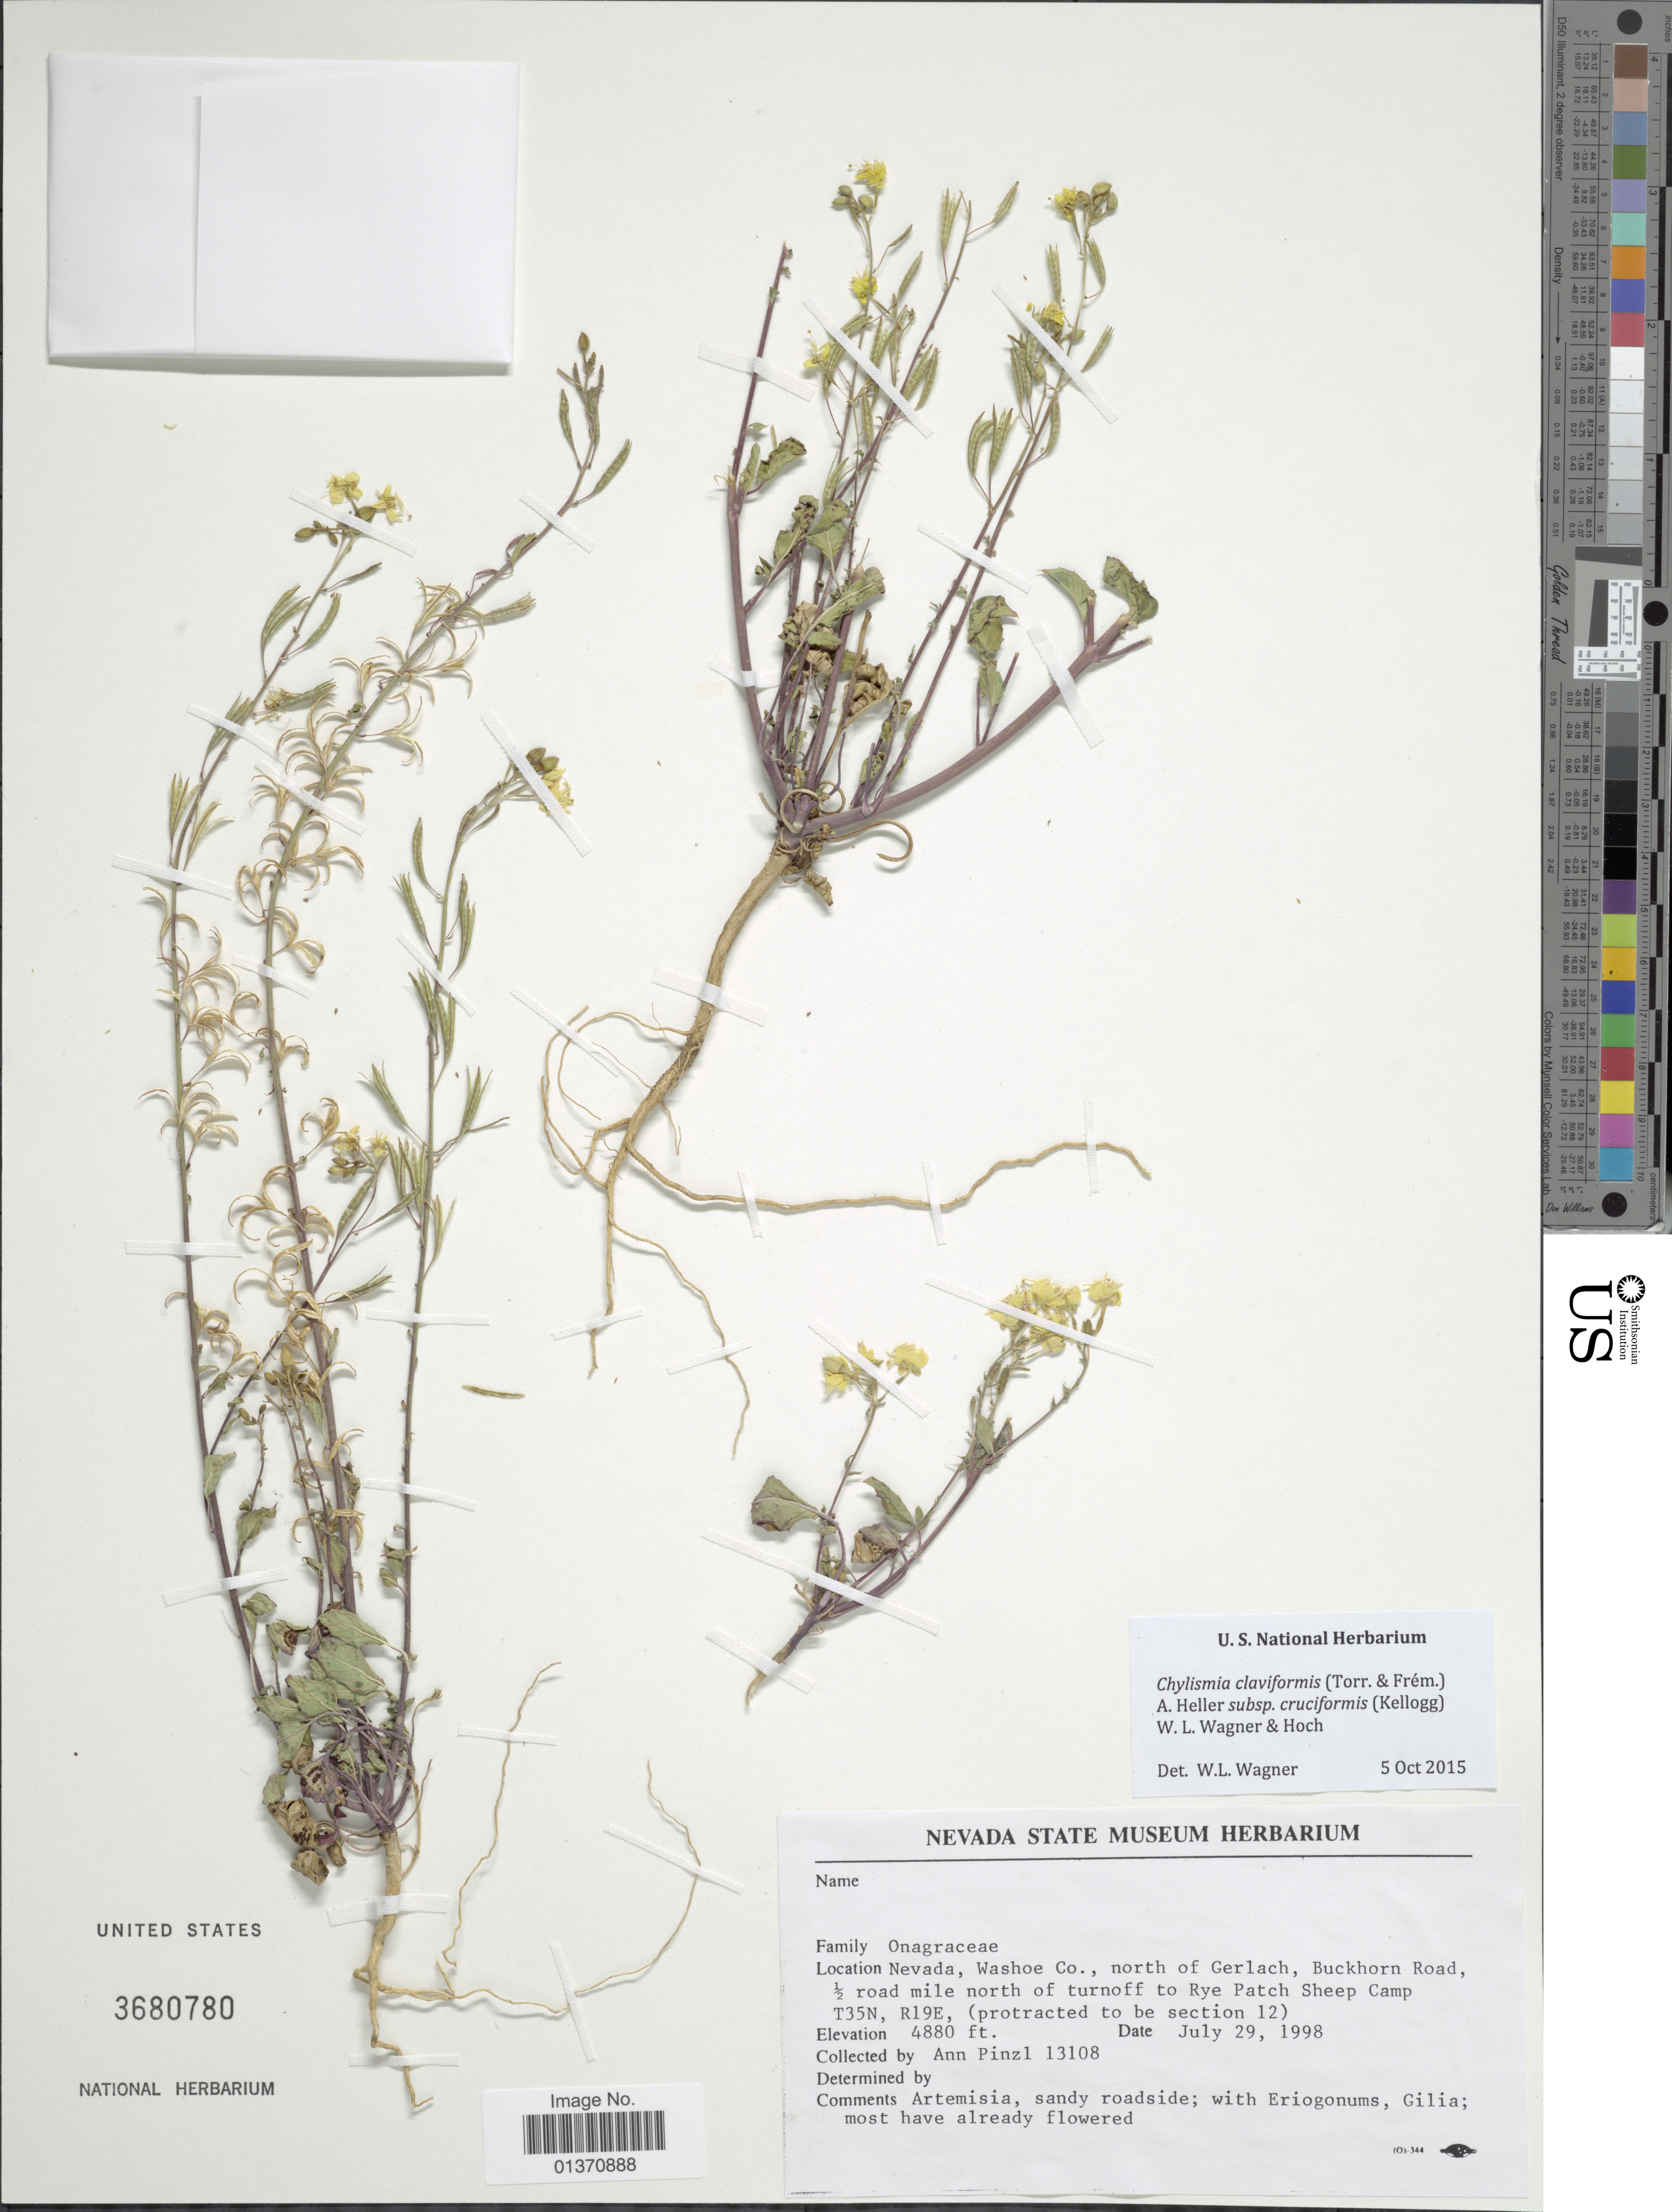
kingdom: Plantae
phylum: Tracheophyta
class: Magnoliopsida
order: Myrtales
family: Onagraceae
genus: Chylismia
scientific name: Chylismia claviformis subsp. cruciformis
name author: (Kellog) W.L. Wagner & Hoch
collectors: A. Pinzl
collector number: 13108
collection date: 1998-07-29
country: United States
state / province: Nevada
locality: Washoe Co., north of Gerlach, Buckhorn Road, ½ road mile north of turnoff to Rye Patch Sheep Camp T35N, R19E, (protracted to be section 12)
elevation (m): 1487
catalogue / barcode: US 3680780